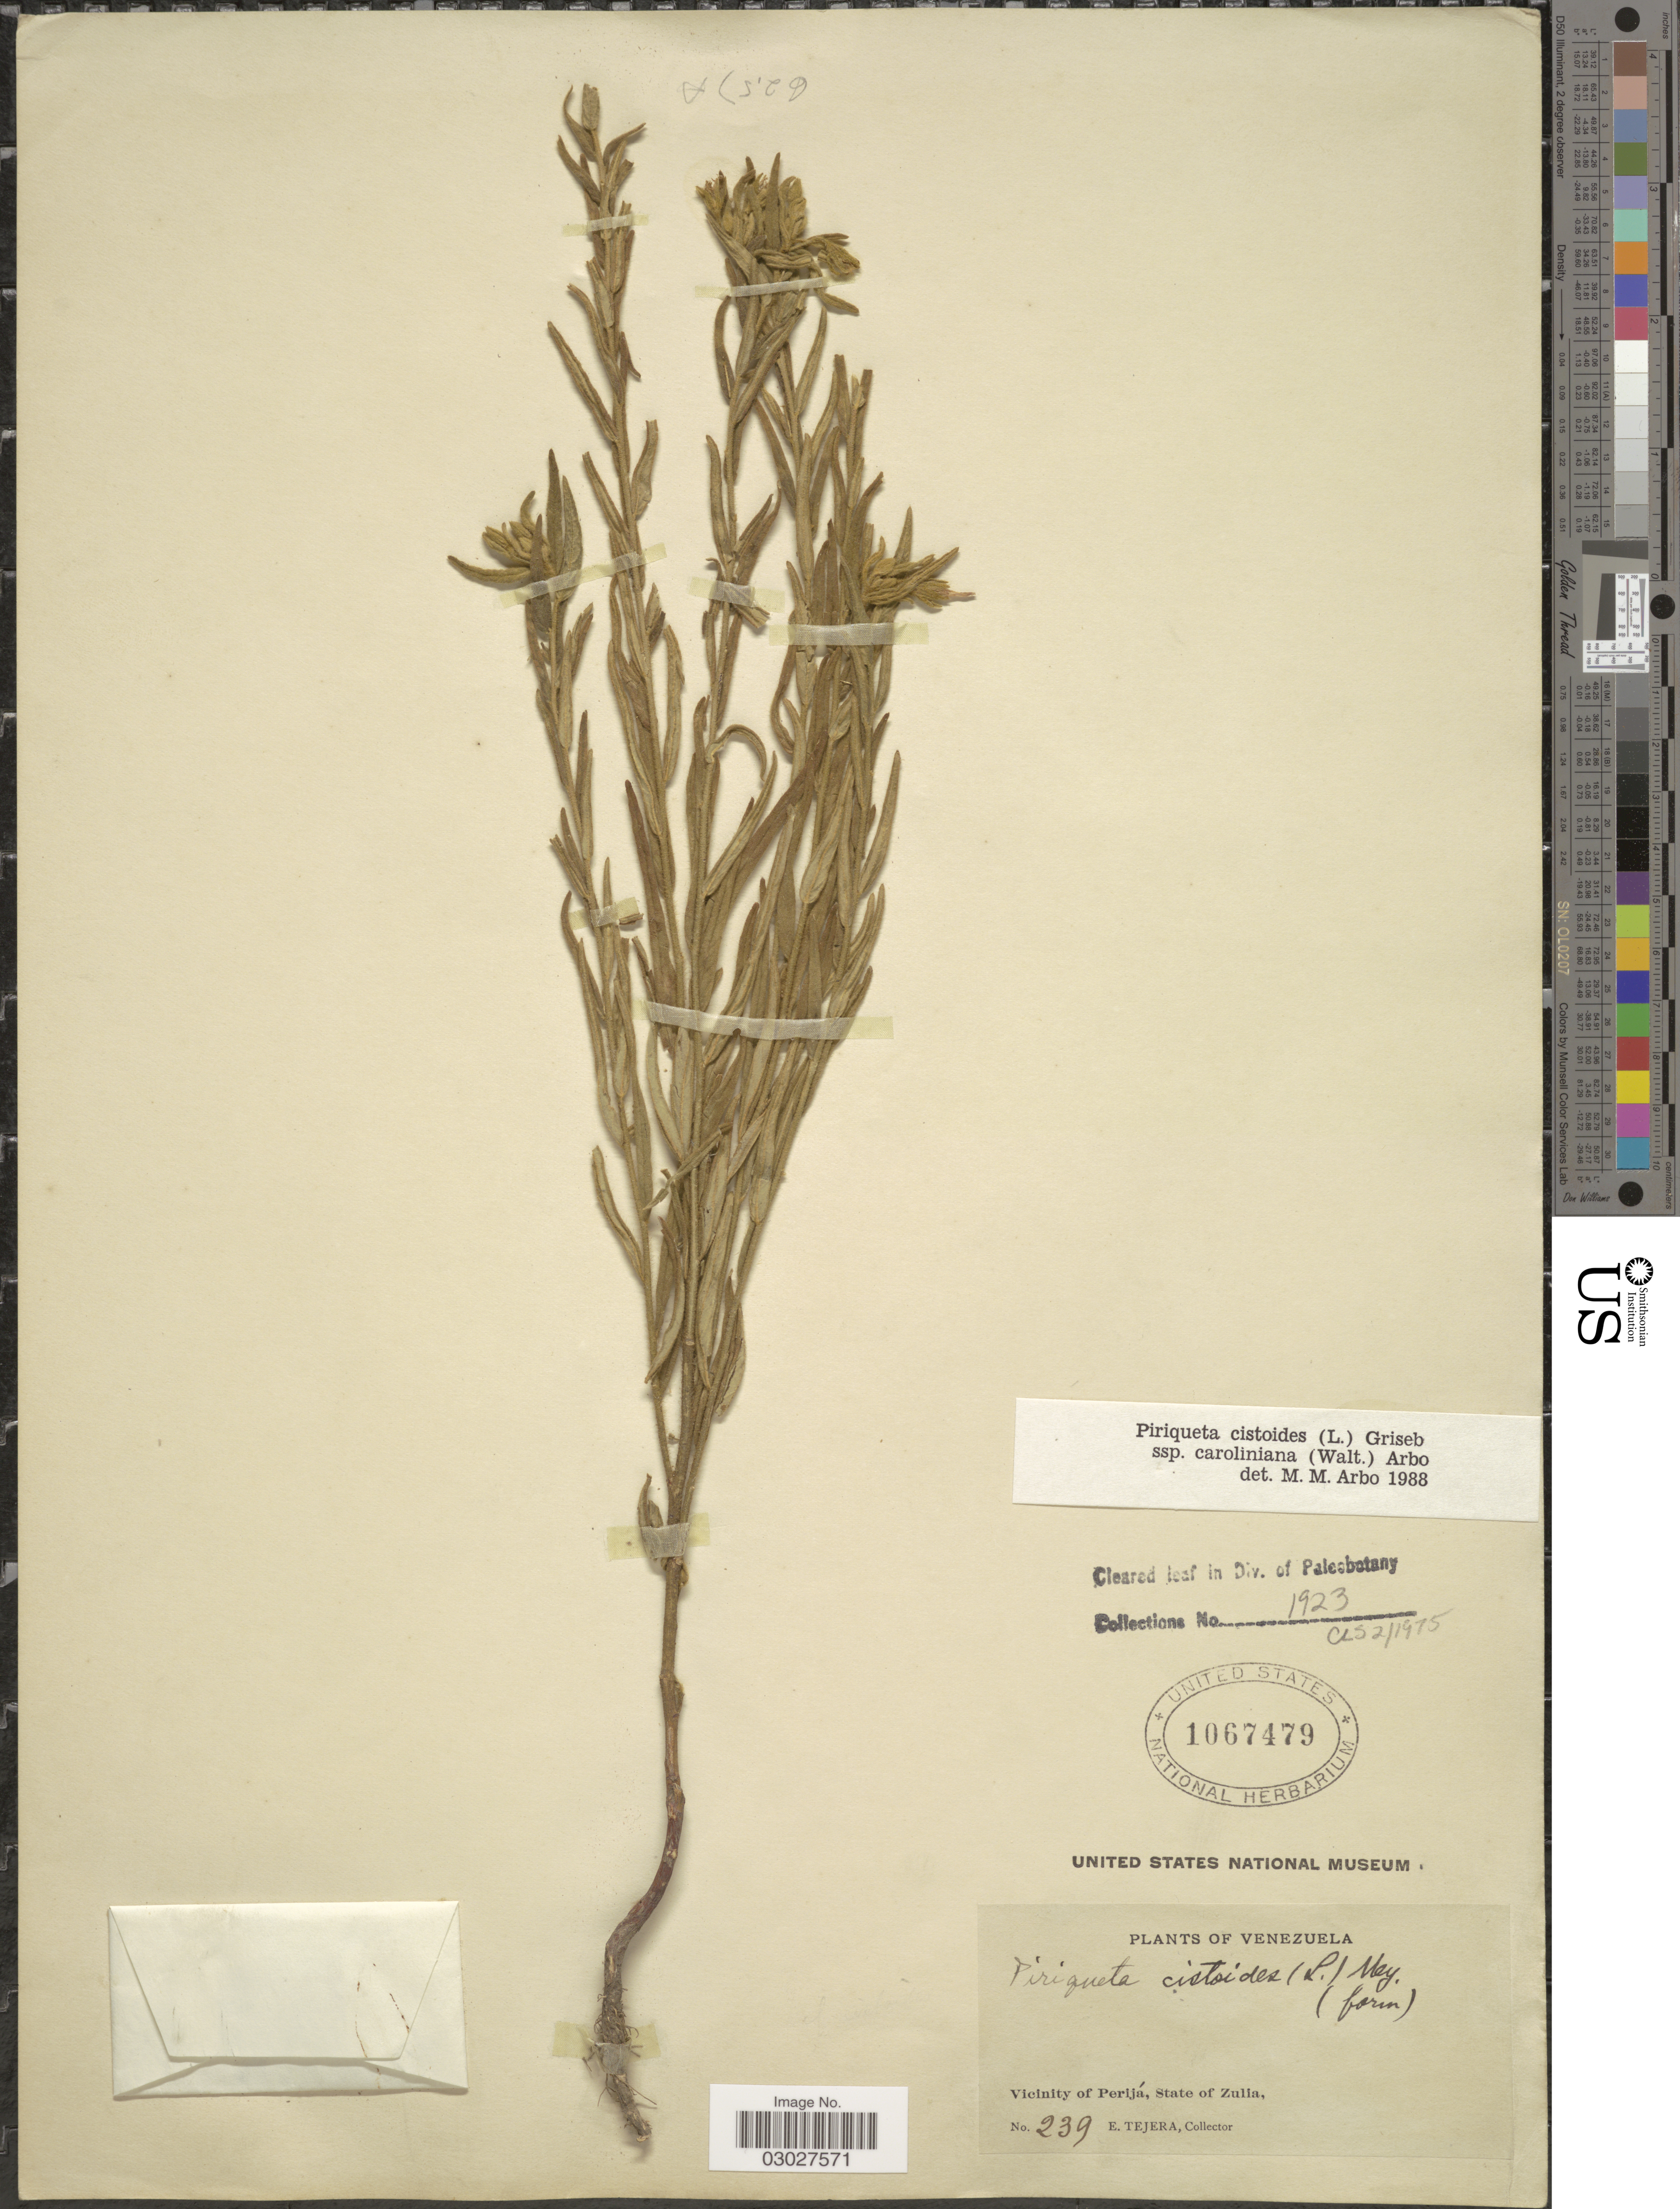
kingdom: Plantae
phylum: Tracheophyta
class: Magnoliopsida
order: Malpighiales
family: Turneraceae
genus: Piriqueta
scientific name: Piriqueta cistoides subsp. caroliniana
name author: (Walter) Arbo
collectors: E. Tejera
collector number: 239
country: Venezuela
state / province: Zulia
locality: Vicinity of Perijá.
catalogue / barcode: US 1067479